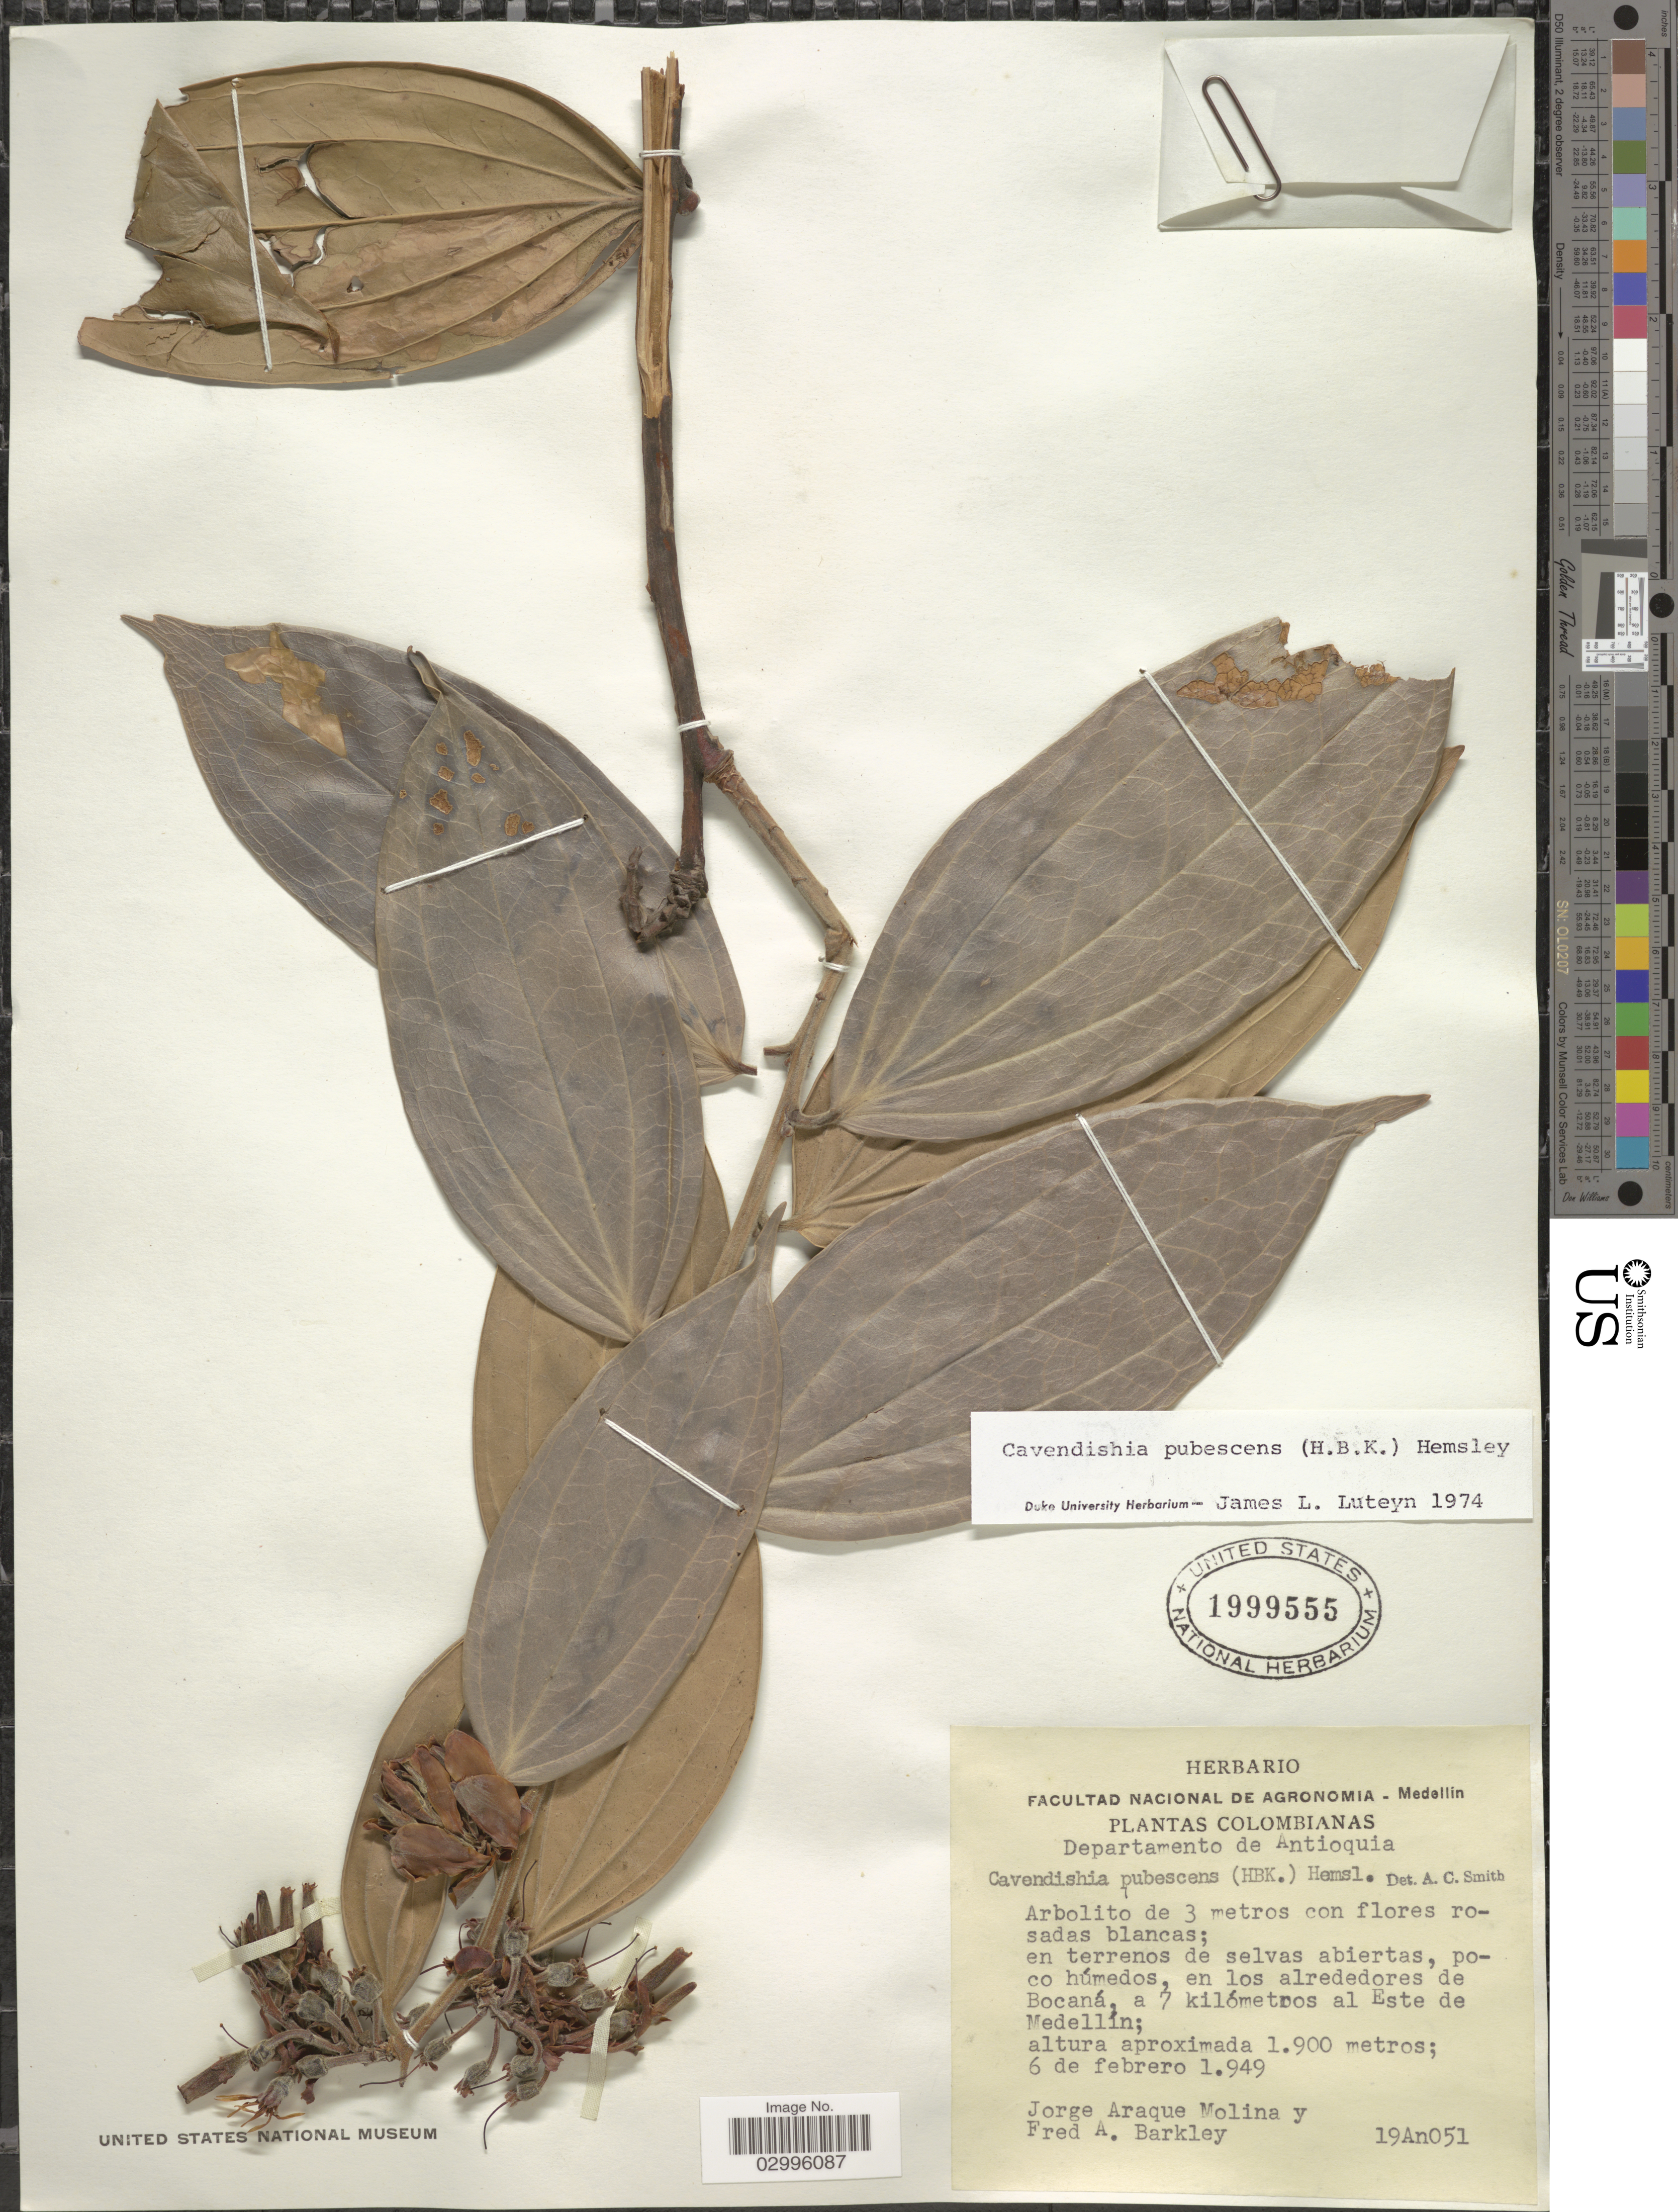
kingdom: Plantae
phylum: Tracheophyta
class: Magnoliopsida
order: Ericales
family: Ericaceae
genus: Cavendishia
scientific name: Cavendishia pubescens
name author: (Kunth) Hemsl.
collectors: J. A. Molina & F. A. Barkley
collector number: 19An051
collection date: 1949-02-06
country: Colombia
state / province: Antioquia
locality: Departamento de Antioquia. Bocaná, a 7 kilómetros al Este de Medellín.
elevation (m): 1900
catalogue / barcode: US 1999555